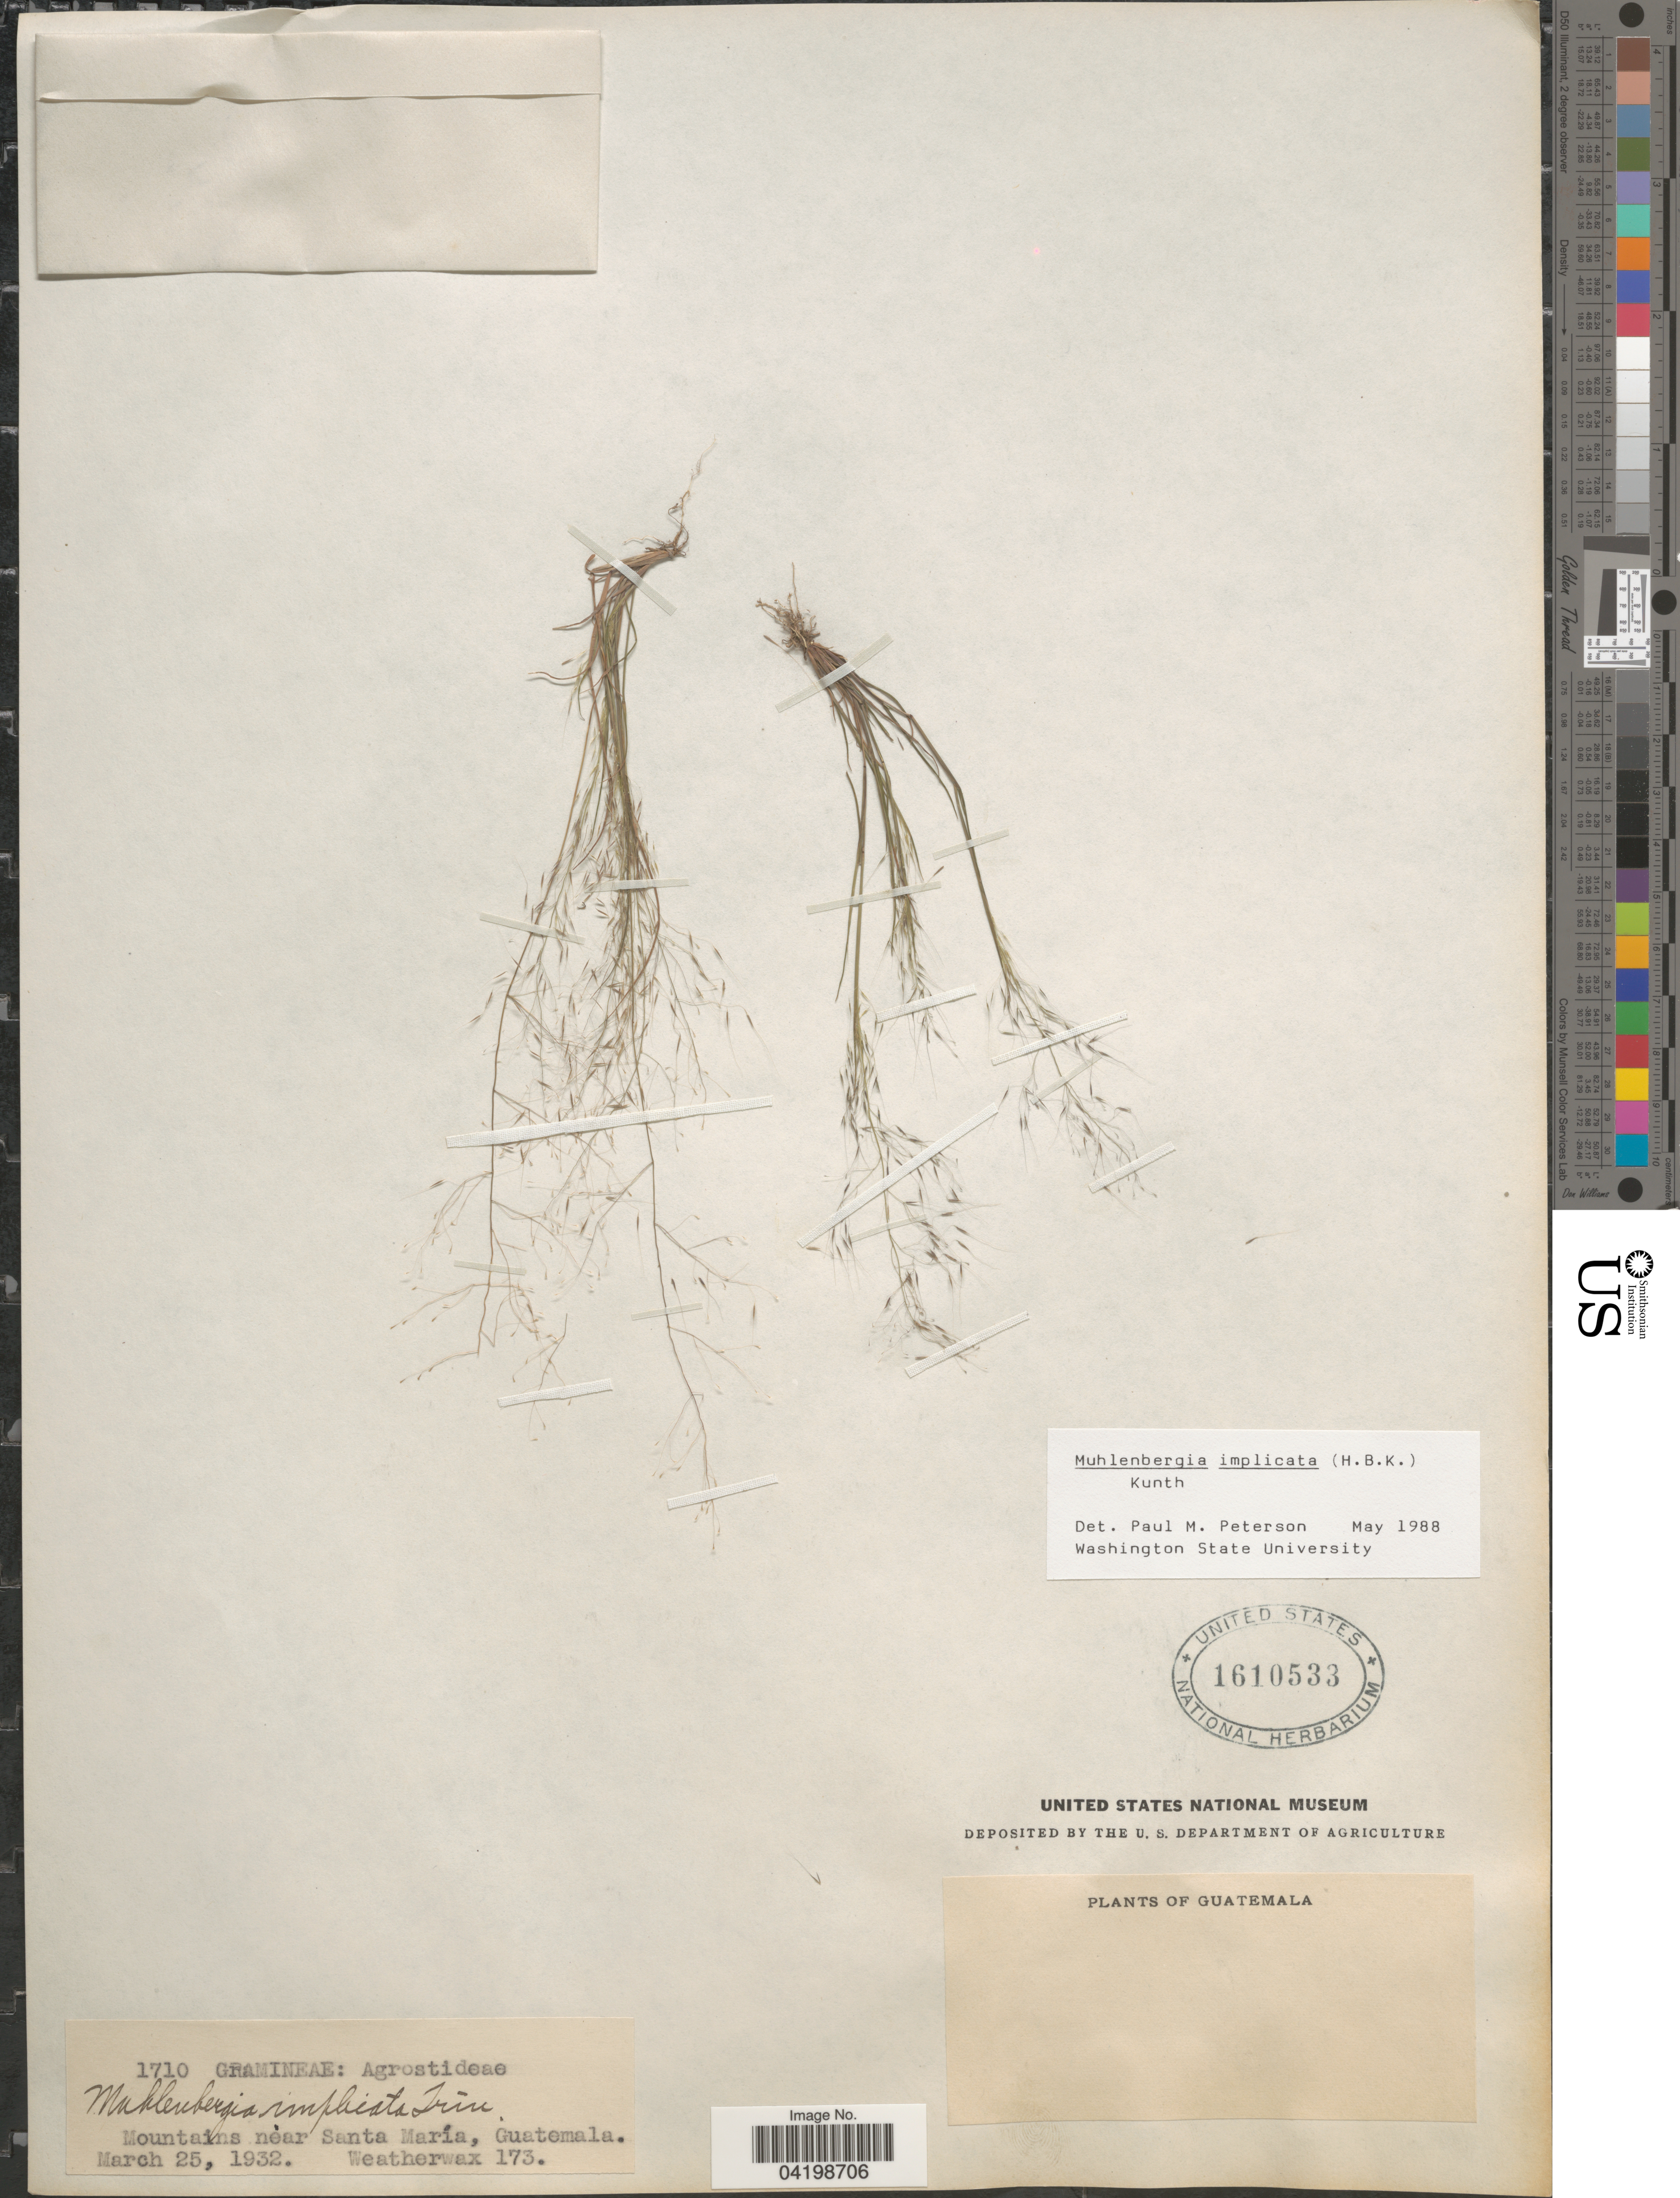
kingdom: Plantae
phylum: Tracheophyta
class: Liliopsida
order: Poales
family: Poaceae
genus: Muhlenbergia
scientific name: Muhlenbergia implicata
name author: (Kunth) Trin.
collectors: -. Weatherwax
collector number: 173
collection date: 1932-03-25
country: Guatemala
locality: Mountains near Santa María.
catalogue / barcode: US 1610533